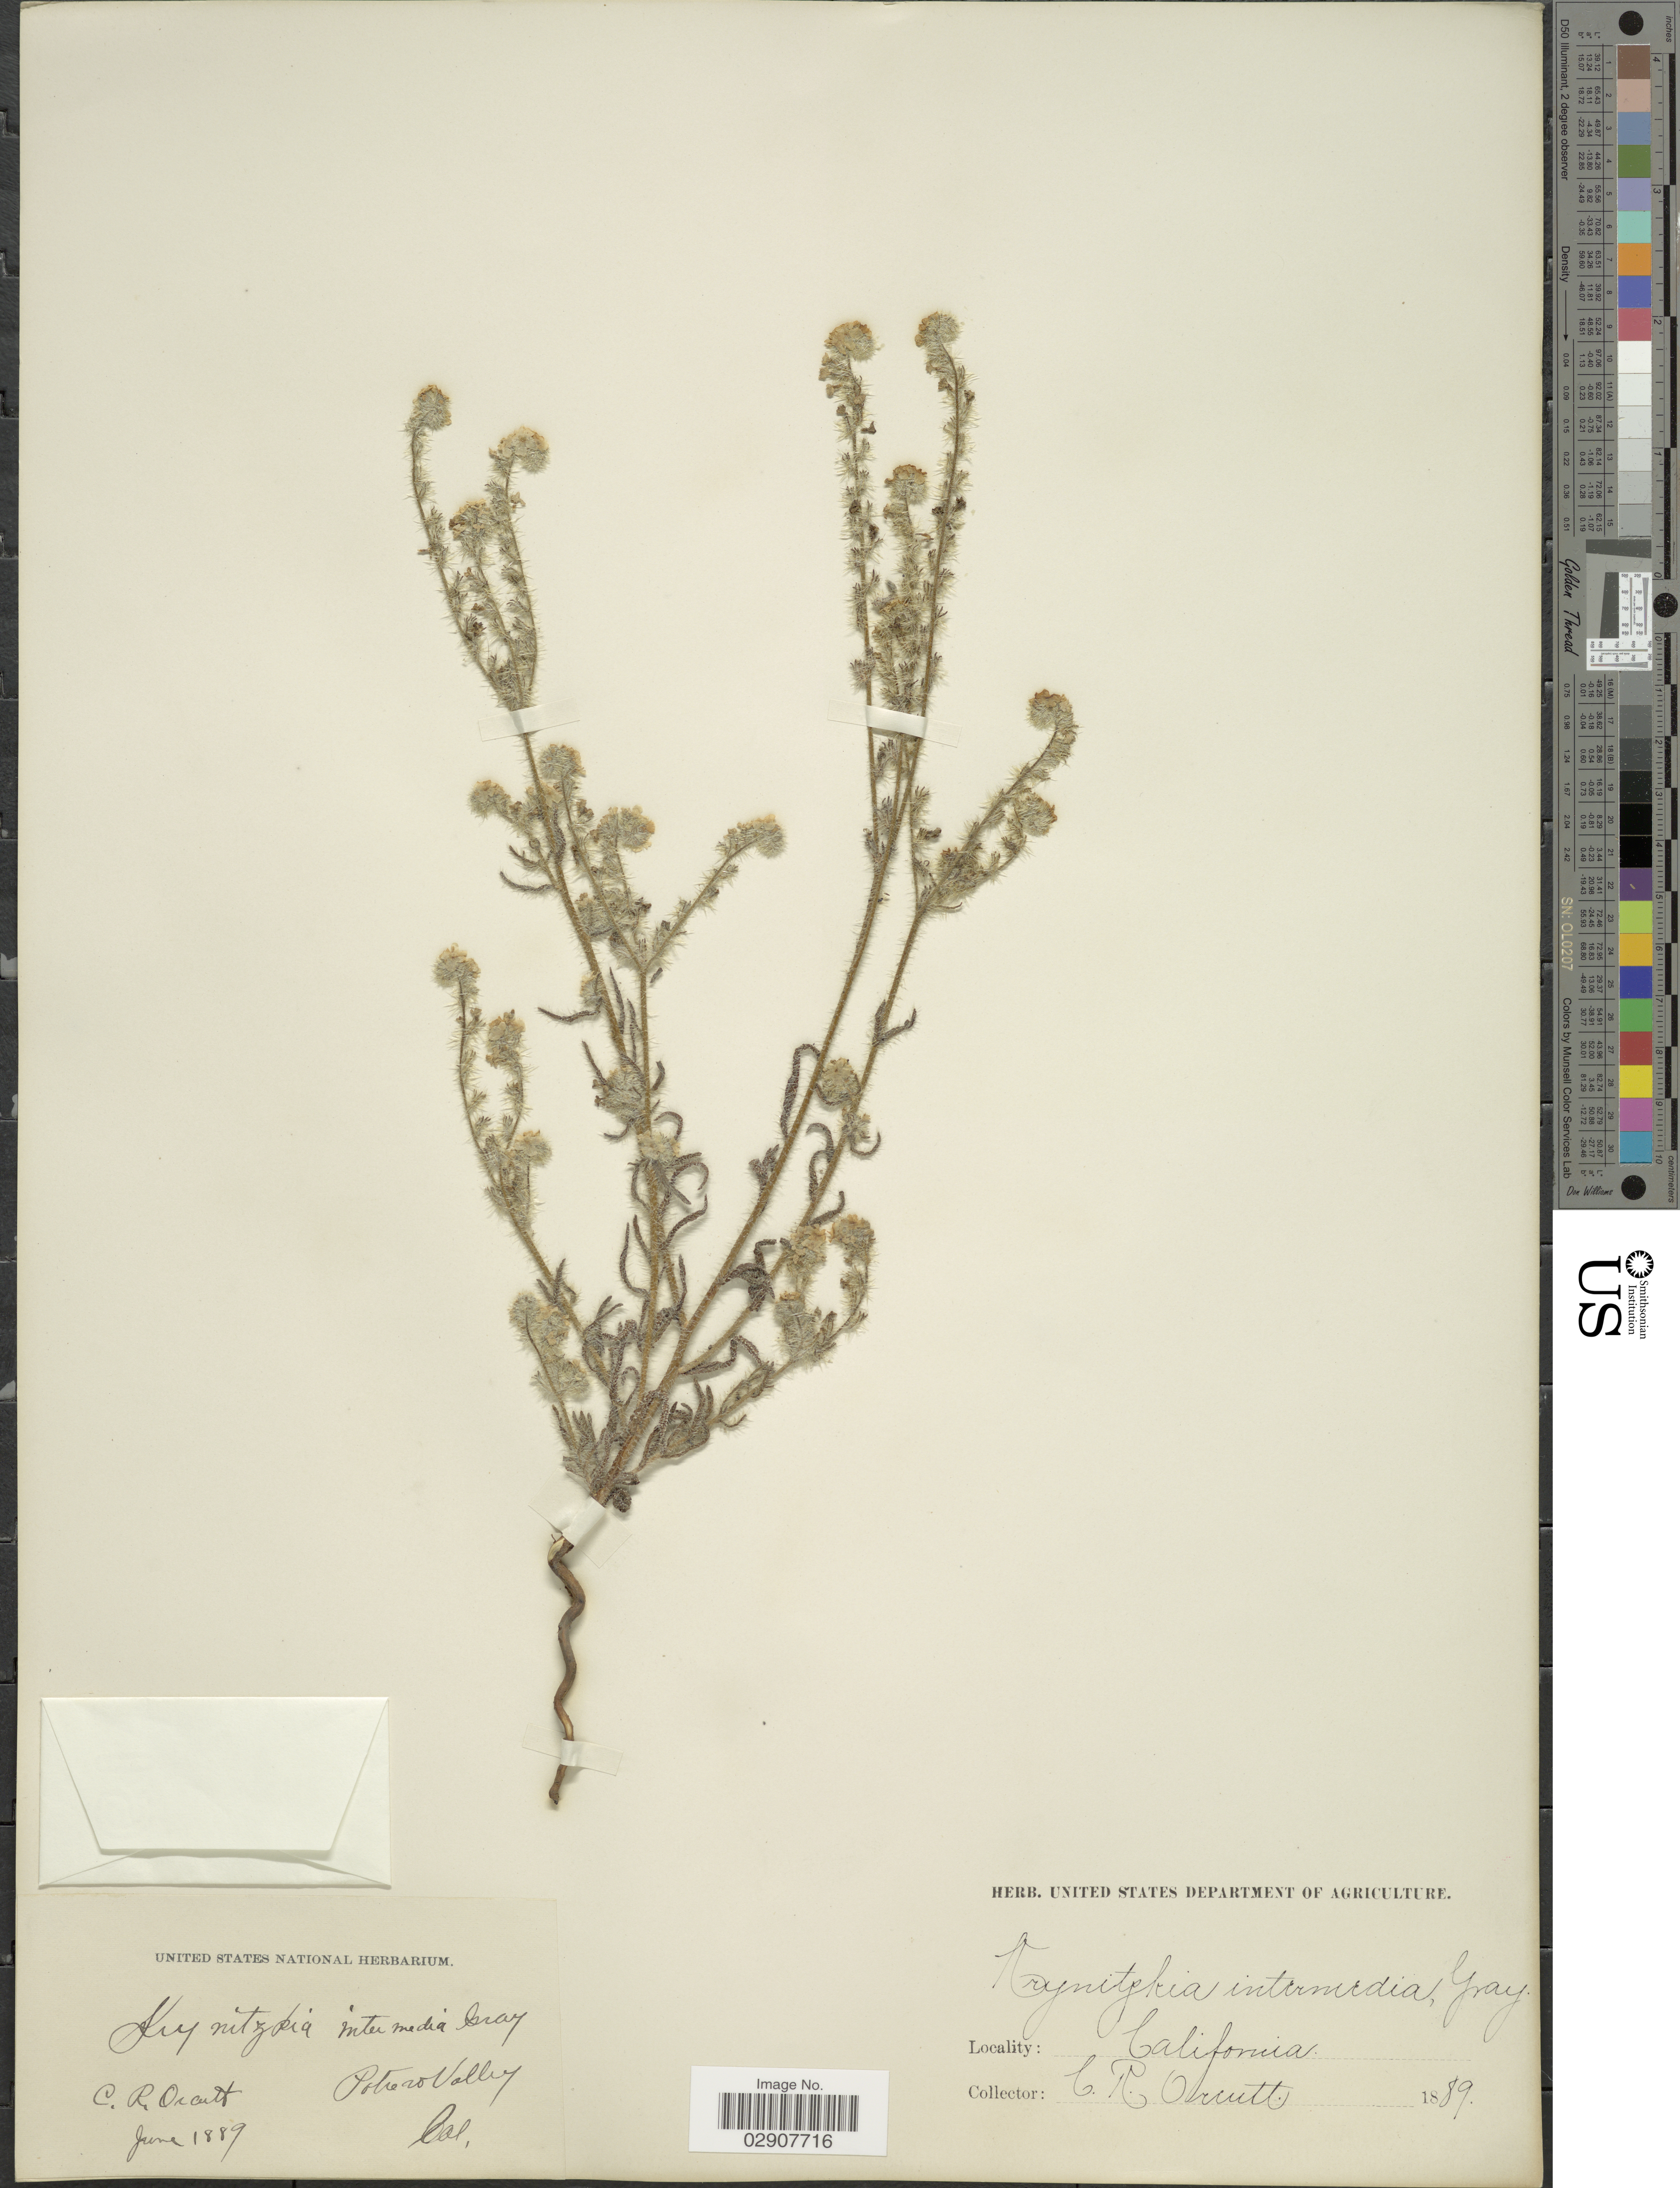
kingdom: Plantae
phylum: Tracheophyta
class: Magnoliopsida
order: Boraginales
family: Boraginaceae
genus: Cryptantha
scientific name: Cryptantha intermedia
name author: (A. Gray) Greene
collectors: C. R. Orcutt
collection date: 1889-06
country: United States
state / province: California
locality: Potrero Valley.